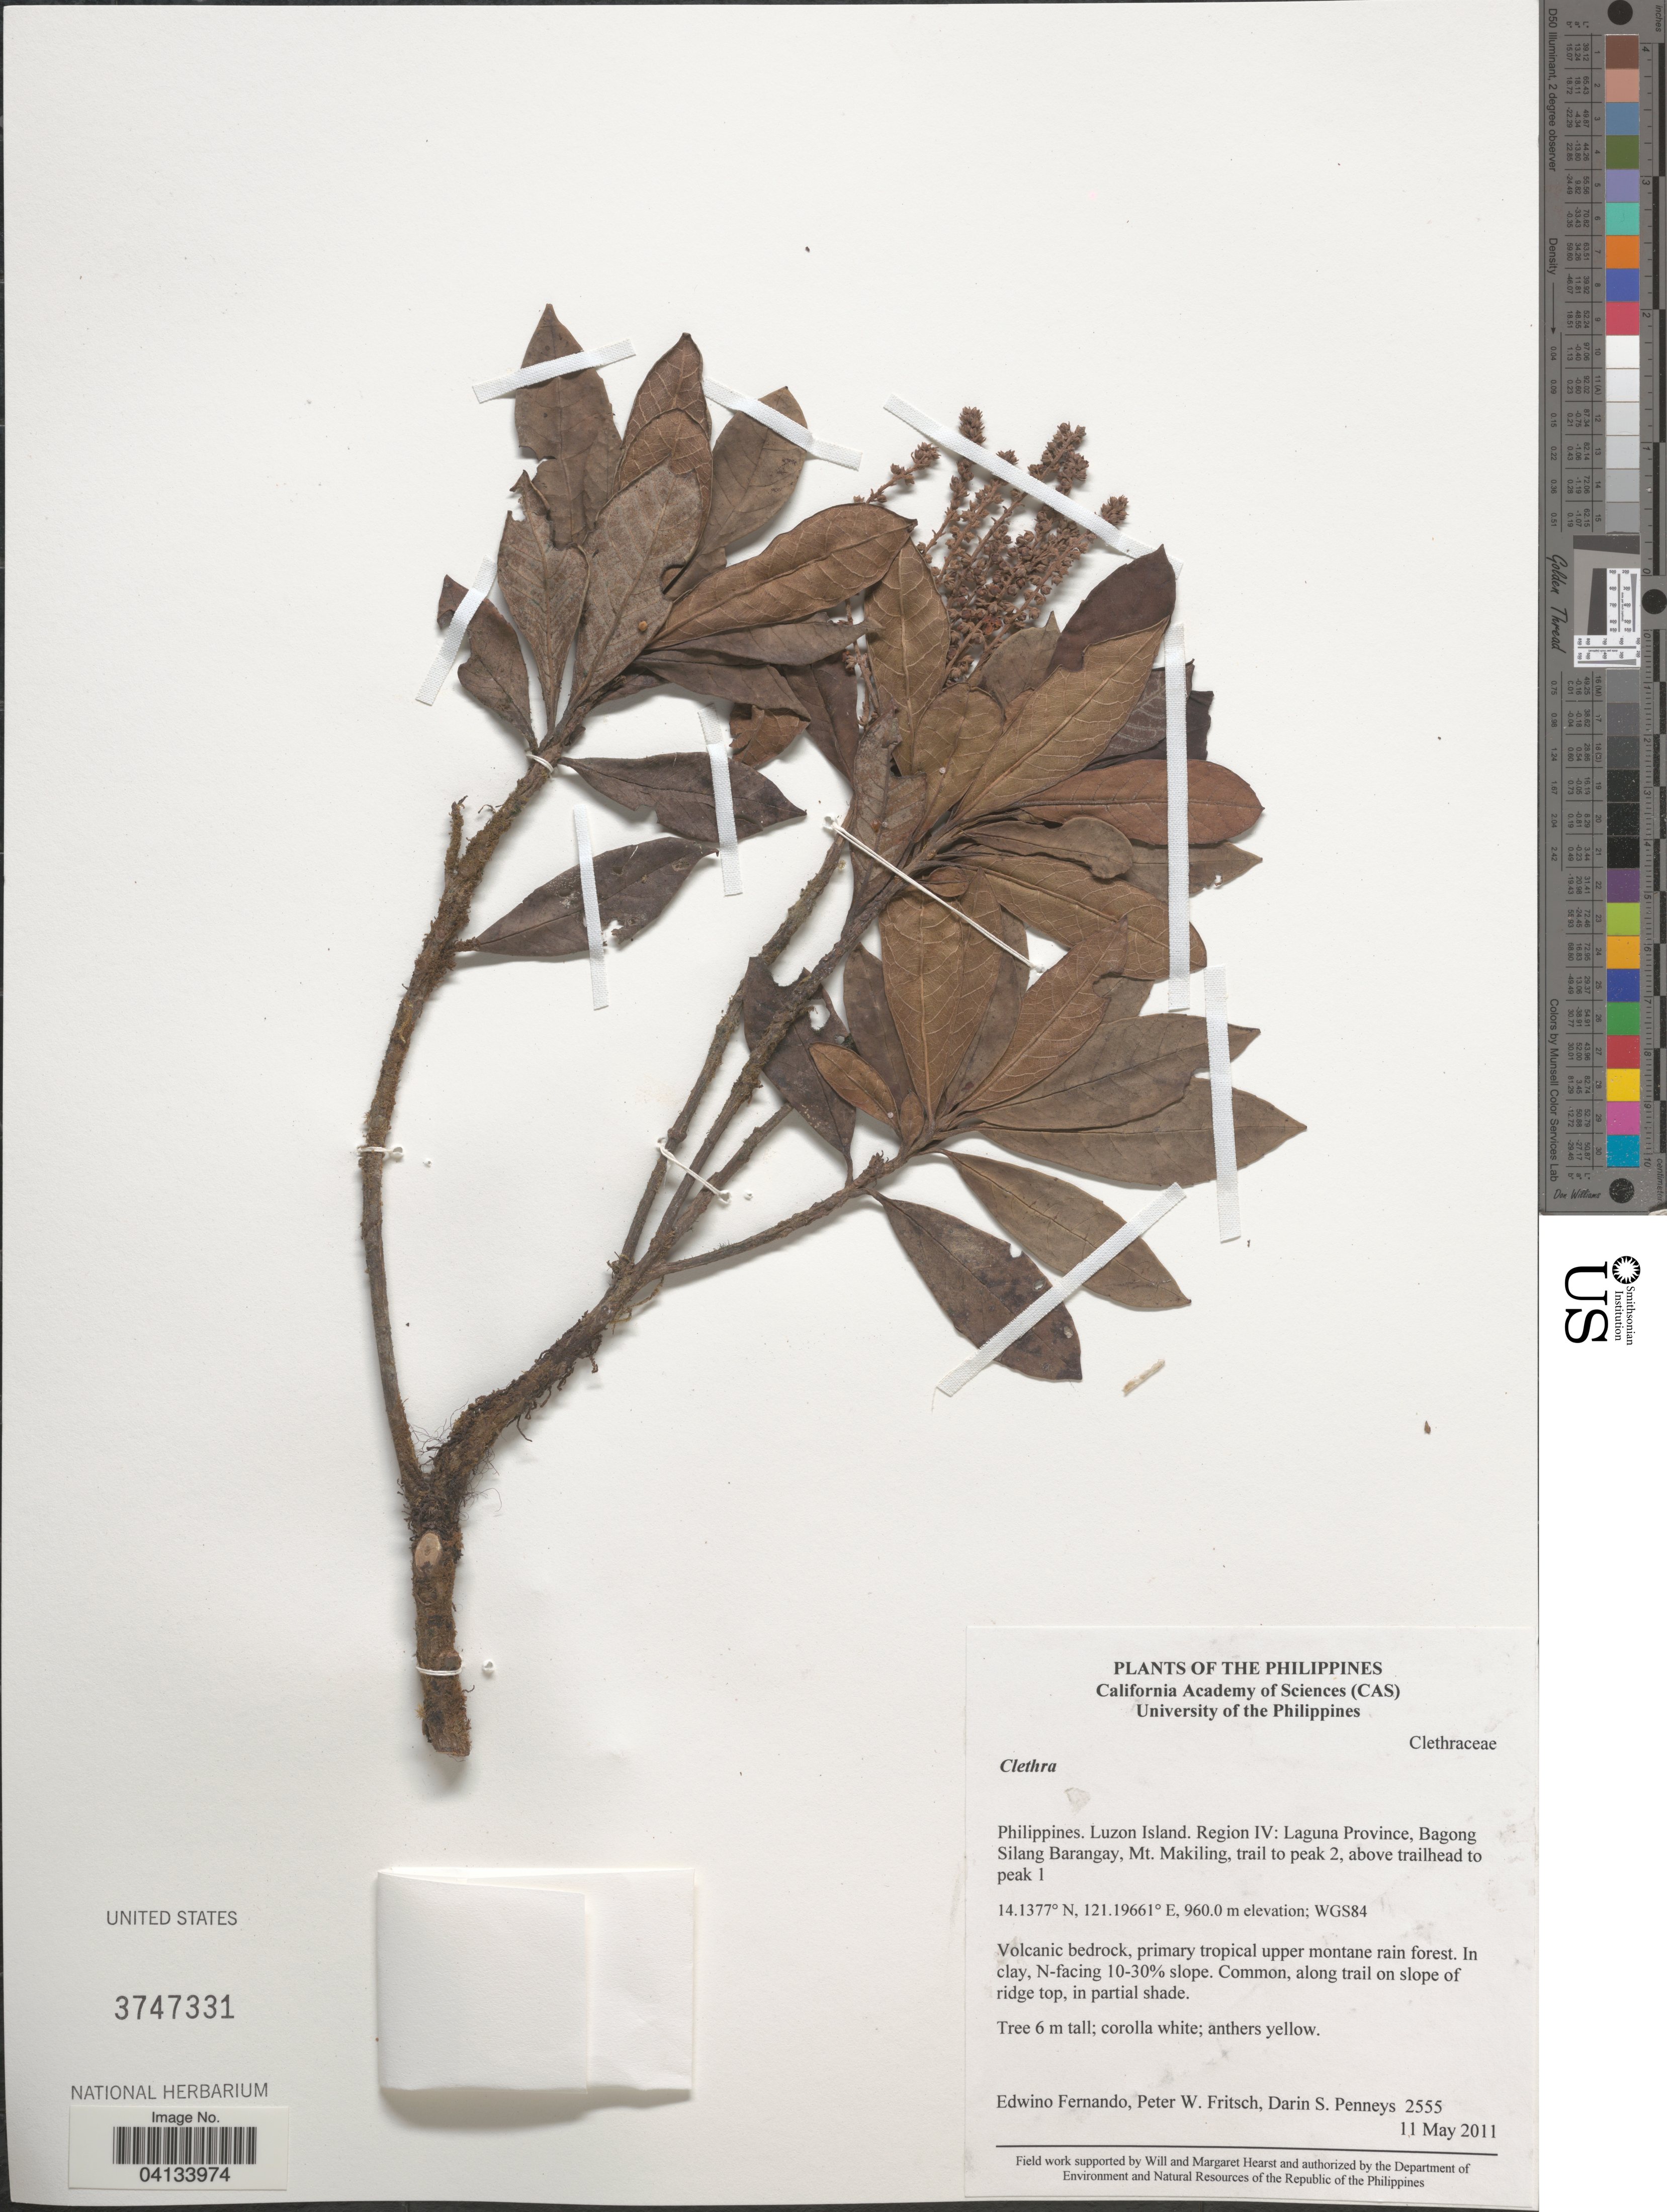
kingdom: Plantae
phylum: Tracheophyta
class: Magnoliopsida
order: Ericales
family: Clethraceae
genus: Clethra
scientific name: Clethra sp.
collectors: E. S. Fernando, P. W. Fritsch & D. S. Penneys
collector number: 2555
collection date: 2011-05-11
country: Philippines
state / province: Calabarzon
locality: Luzon Island. Region IV: Laguna Province, Bagong Silang Barangay, Mt. Makiling, trail to peak 2, above trailhead to peak 1. WGS84. N-facing 10-30% slope.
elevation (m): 960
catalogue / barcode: US 3747331